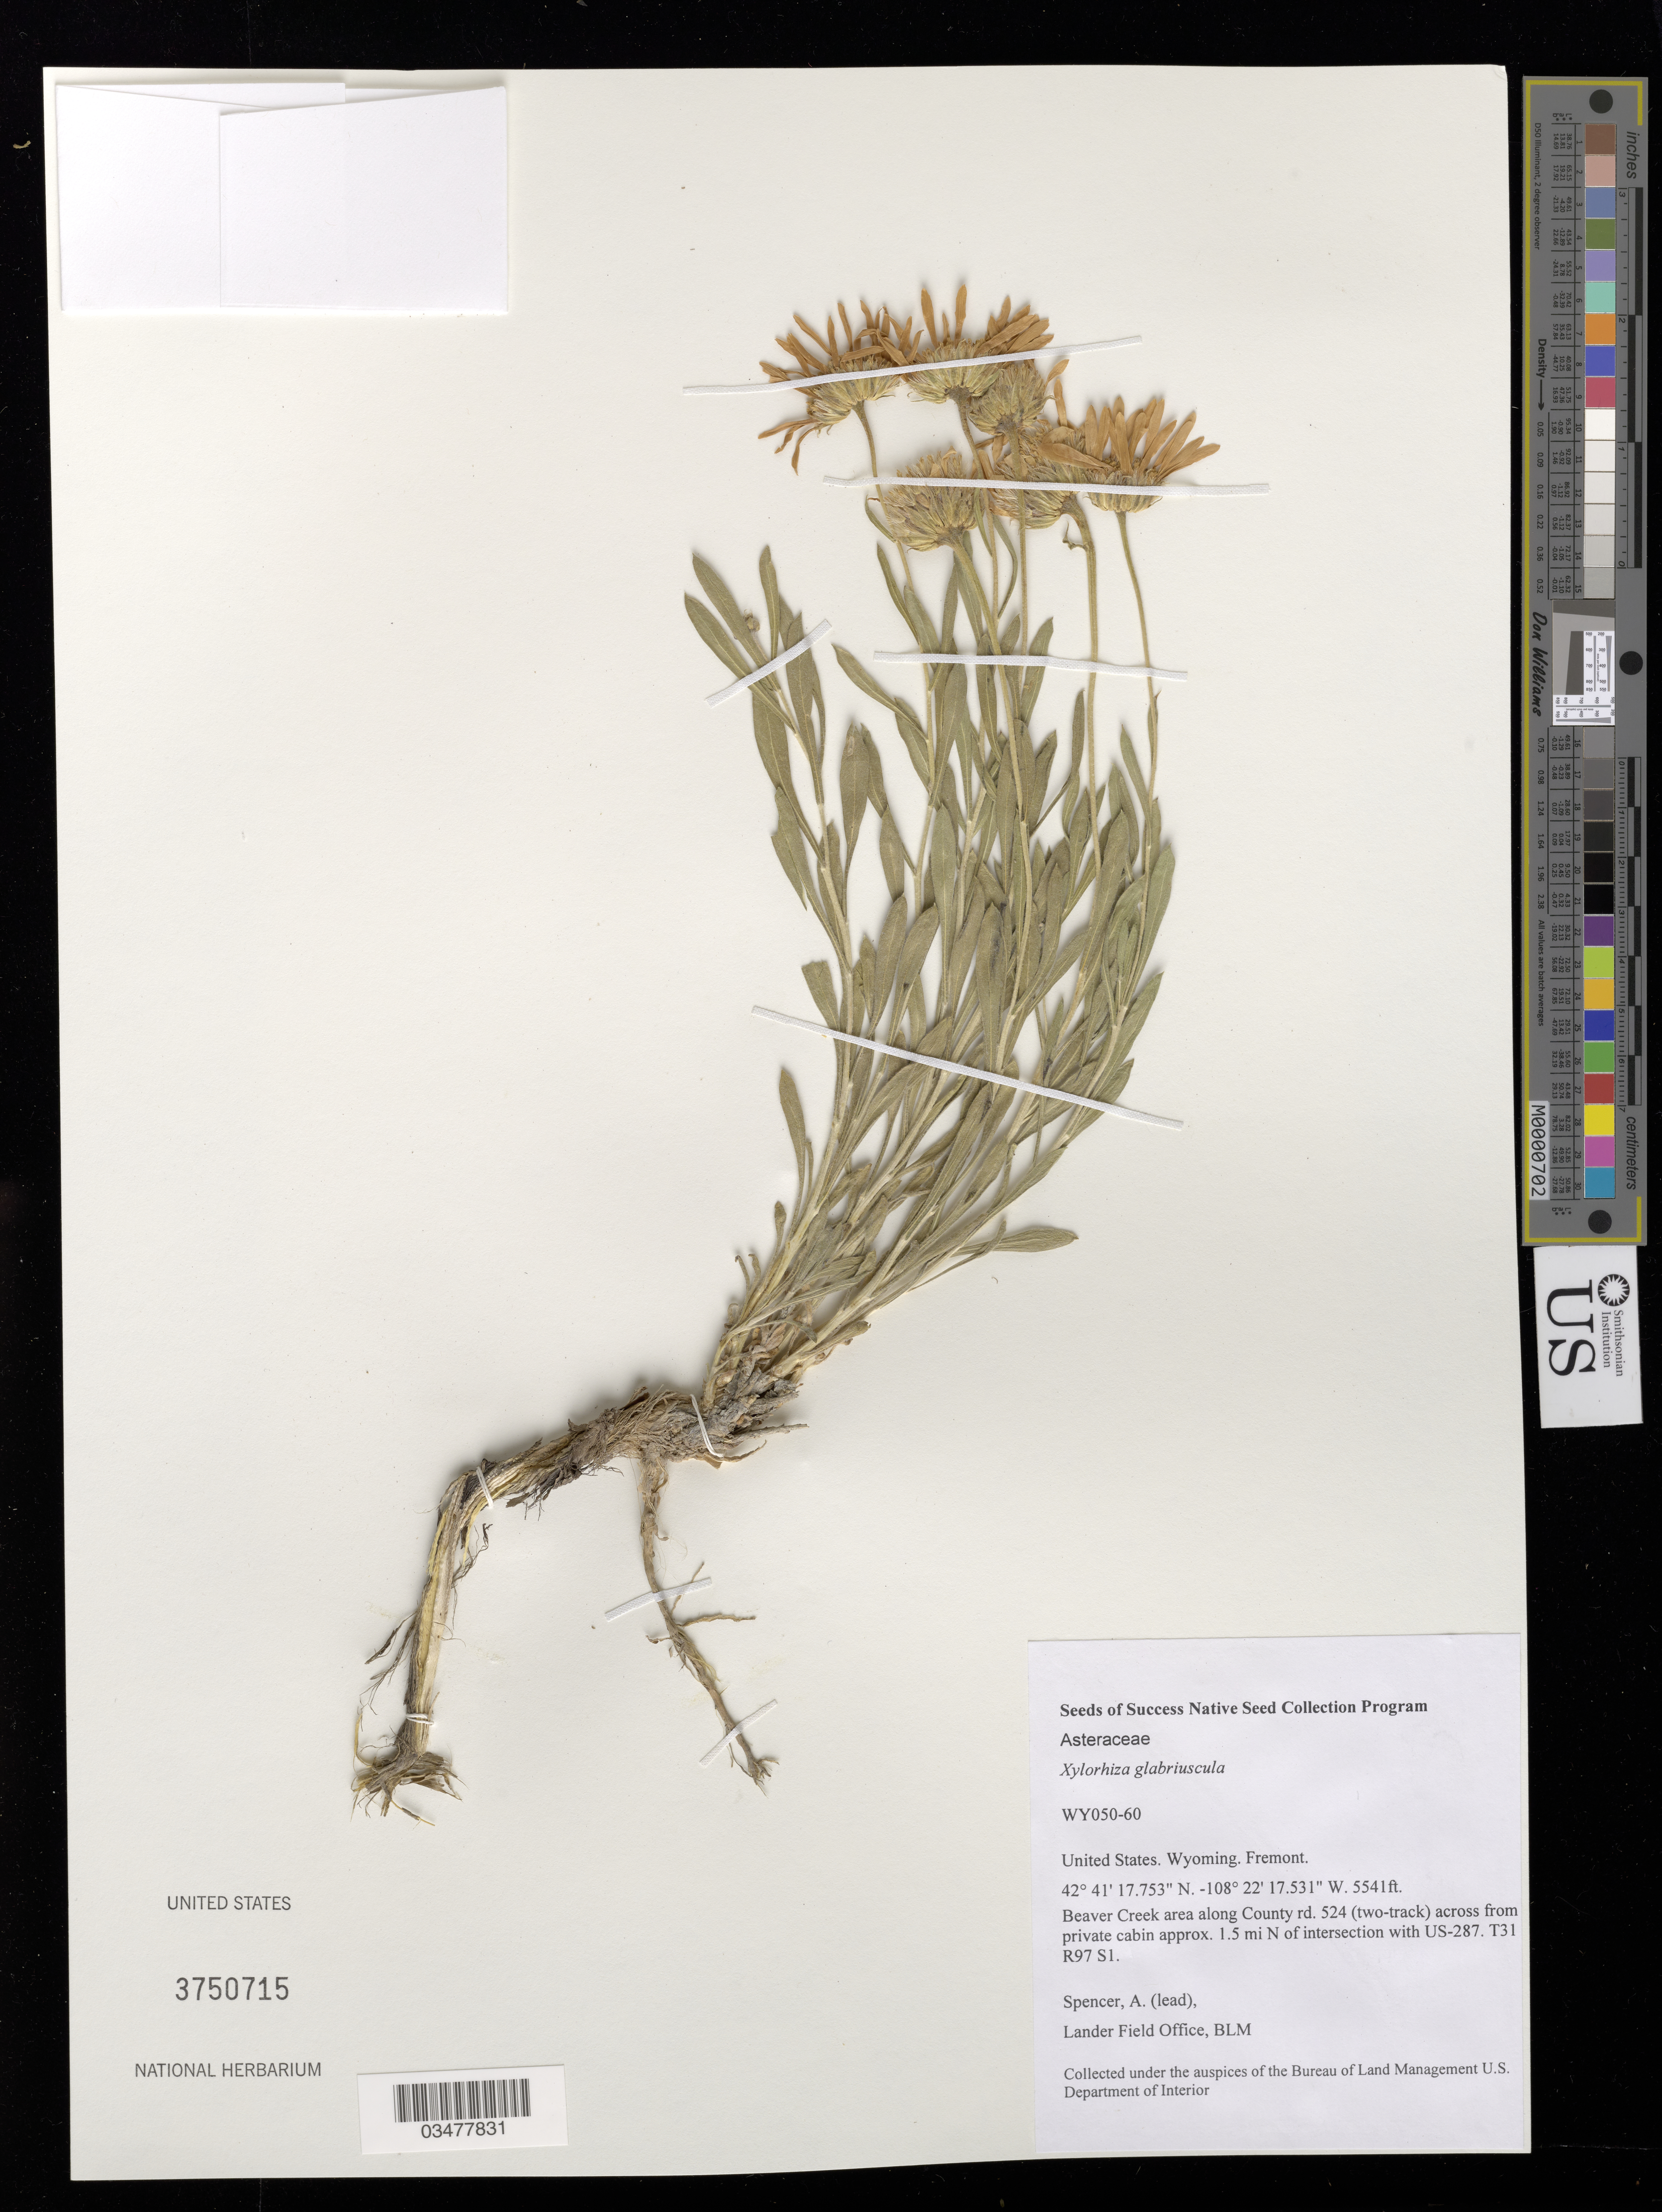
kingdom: Plantae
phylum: Tracheophyta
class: Magnoliopsida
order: Asterales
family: Asteraceae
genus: Xylorhiza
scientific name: Xylorhiza glabriuscula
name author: Nutt.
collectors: A. Spencer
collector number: WY050-60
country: United States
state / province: Wyoming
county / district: Fremont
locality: Beaver Creek area. T31 R97 S1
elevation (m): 1689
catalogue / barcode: US 3750715